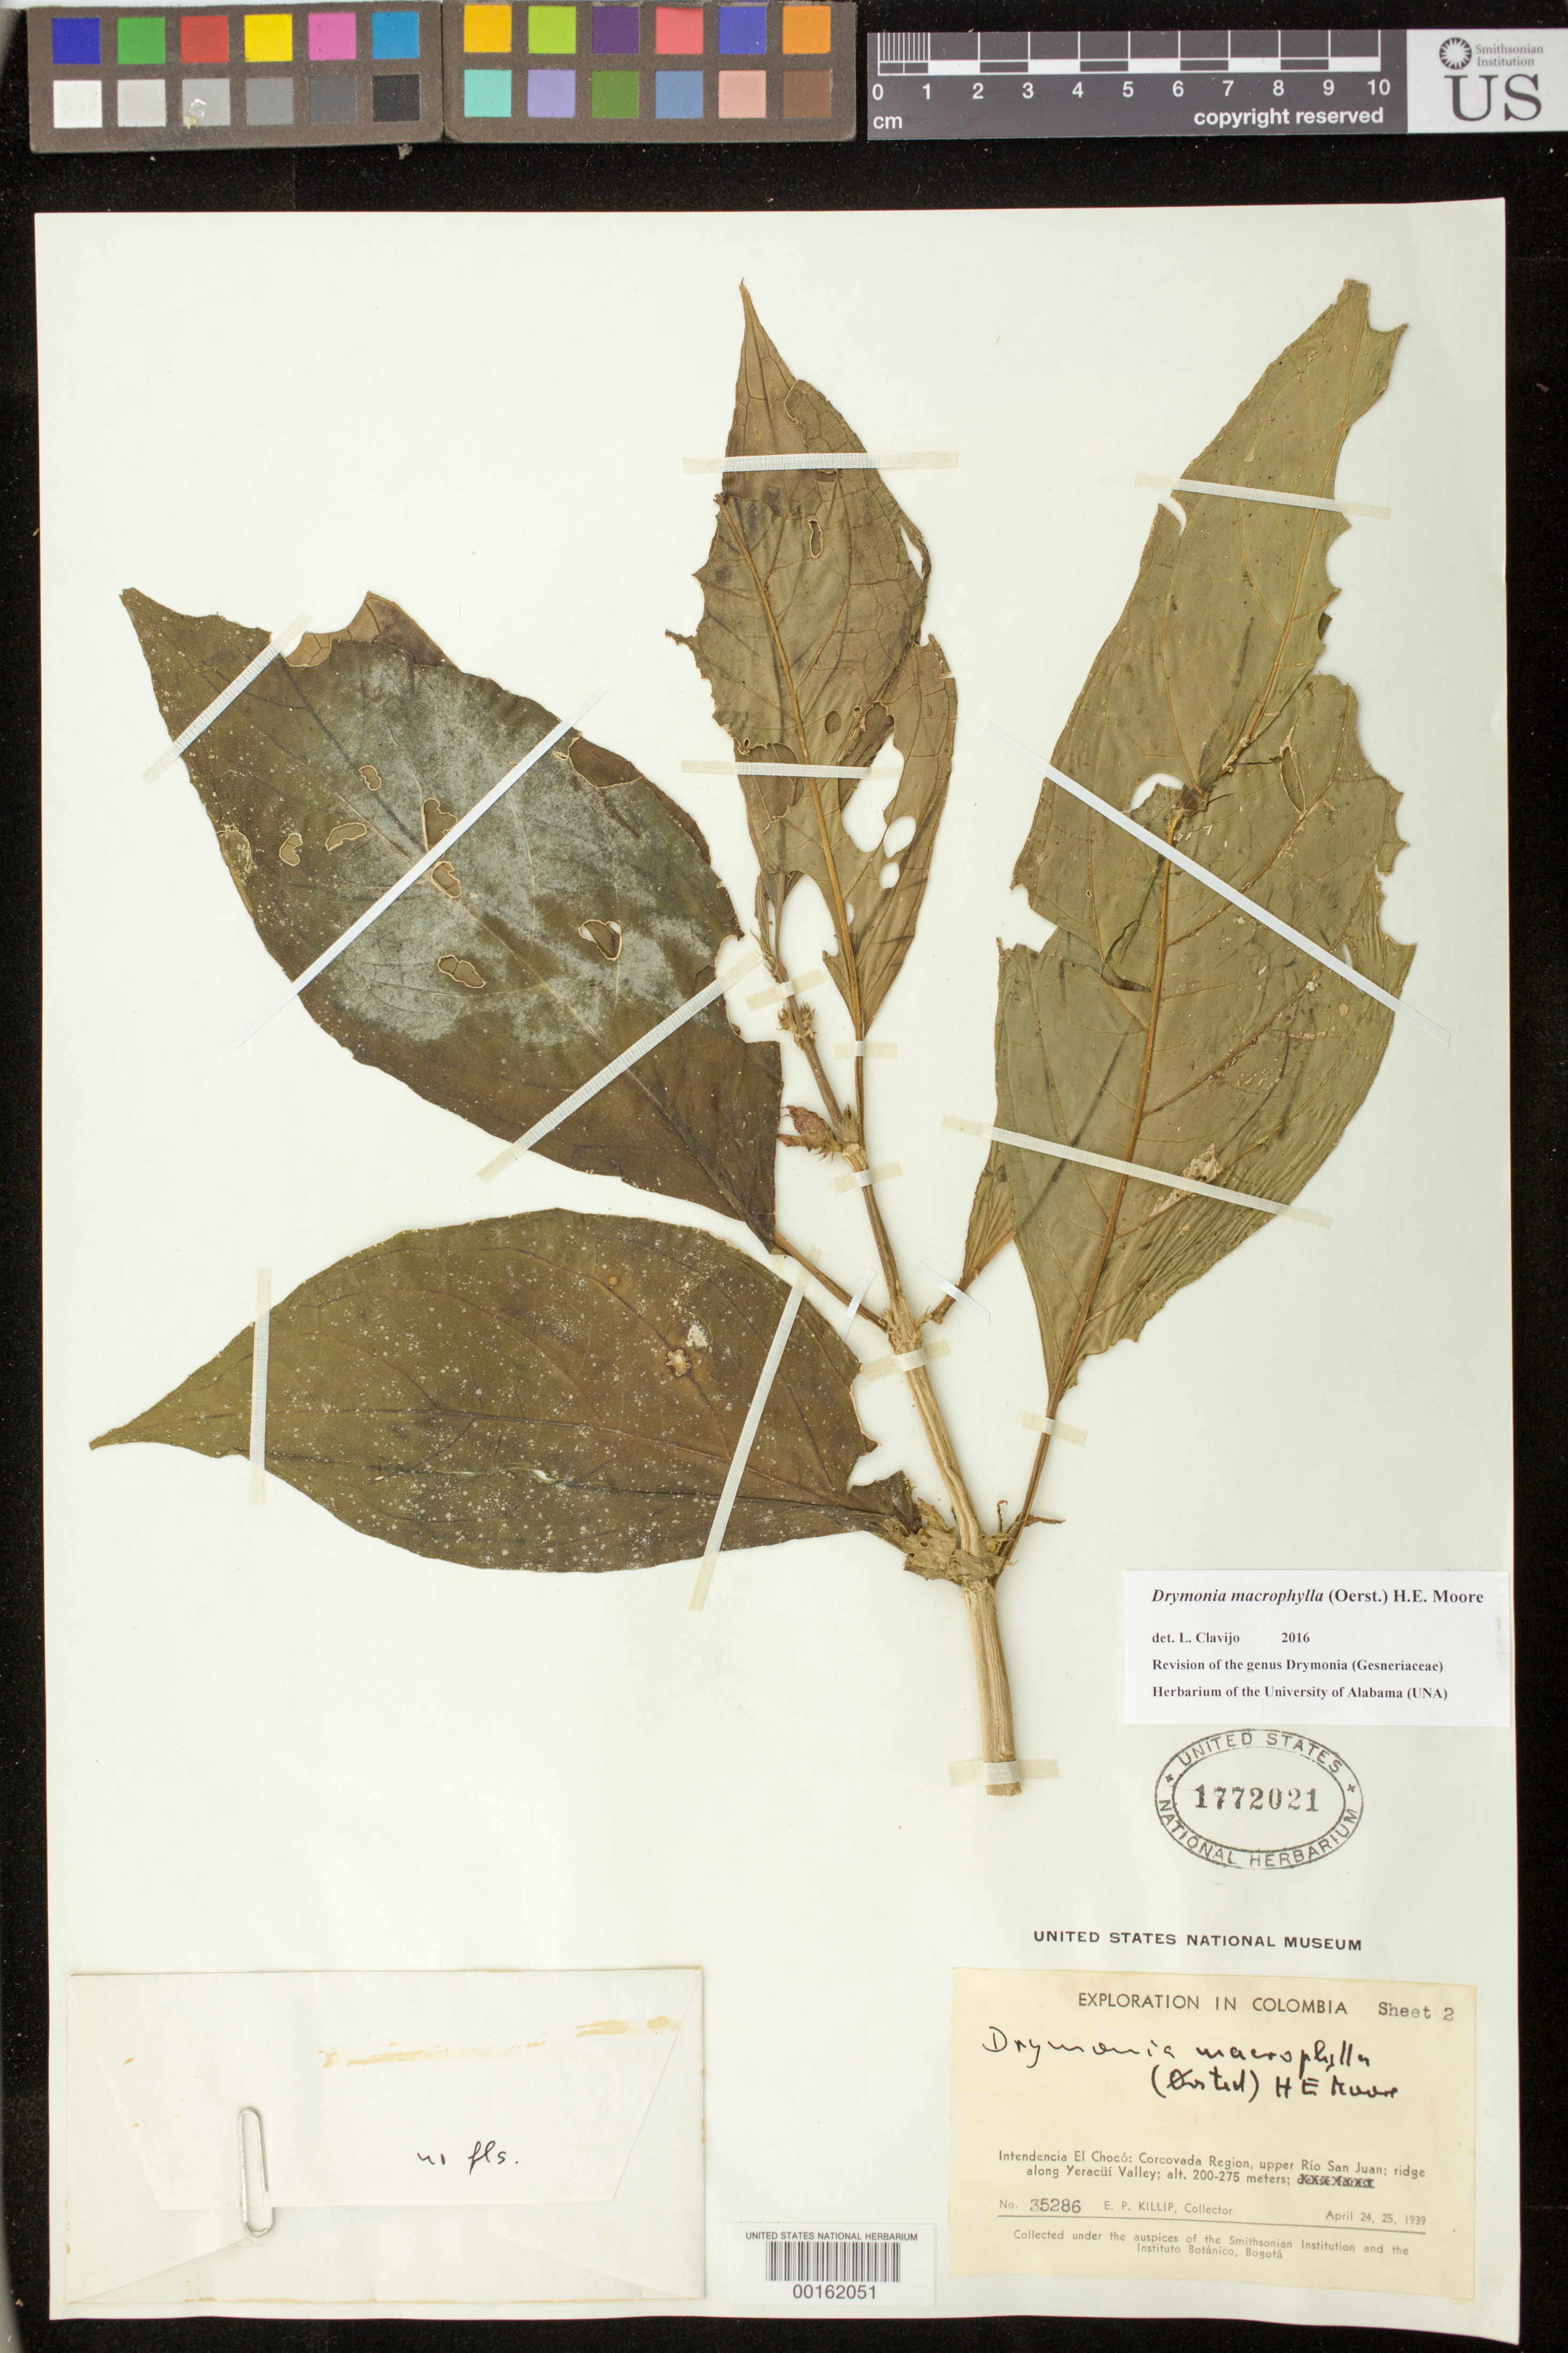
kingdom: Plantae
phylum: Tracheophyta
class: Magnoliopsida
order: Lamiales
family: Gesneriaceae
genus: Drymonia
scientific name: Drymonia macrophylla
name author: (Oerst.) H.E. Moore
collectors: E. P. Killip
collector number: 35286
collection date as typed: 24-25 Apr 1939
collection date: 1939-04-24/1939-04-25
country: Colombia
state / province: Chocó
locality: Corcovada Region, upper Río San Juan; ridge along Yeracúí Valley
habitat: Open woods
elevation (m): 200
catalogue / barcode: US 1772021